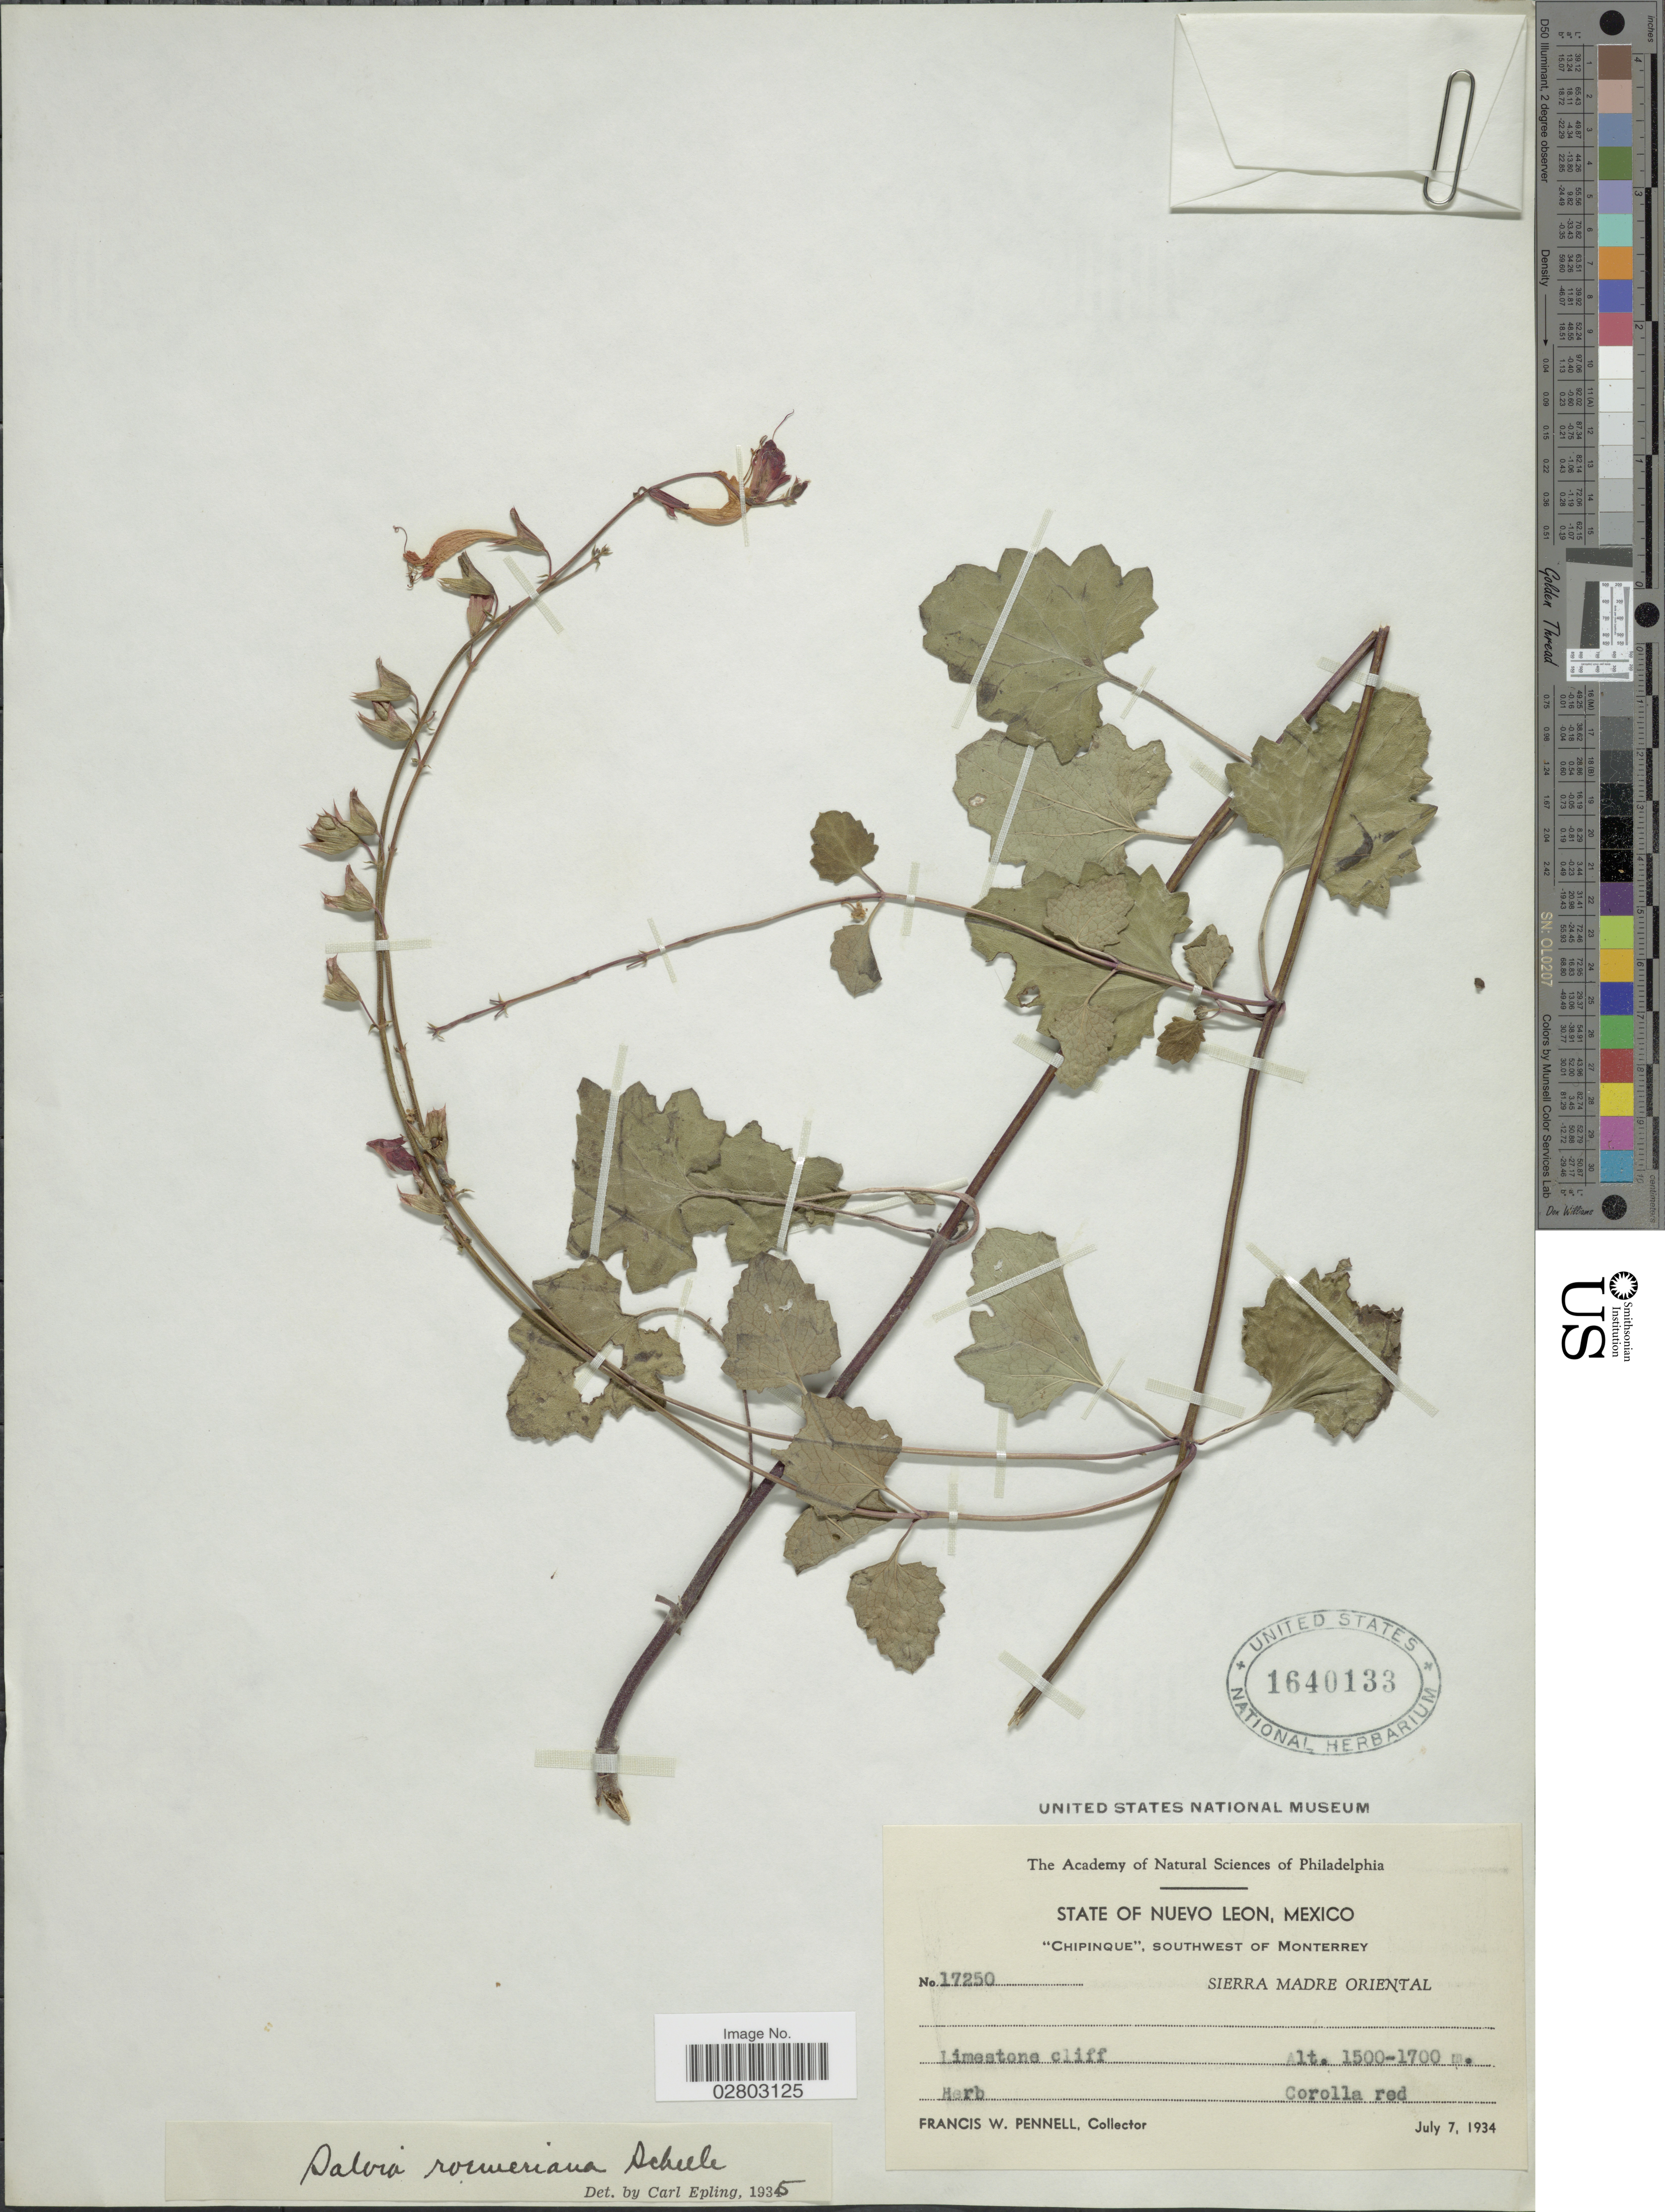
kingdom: Plantae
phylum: Tracheophyta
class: Magnoliopsida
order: Lamiales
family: Lamiaceae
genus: Salvia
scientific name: Salvia roemeriana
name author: Scheele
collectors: F. W. Pennell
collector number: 17250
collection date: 1934-07-07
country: Mexico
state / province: Nuevo León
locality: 'Chipinque', Southwest of Monterrey, Sierra Madre Oriental.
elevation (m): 1500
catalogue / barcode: US 1640133